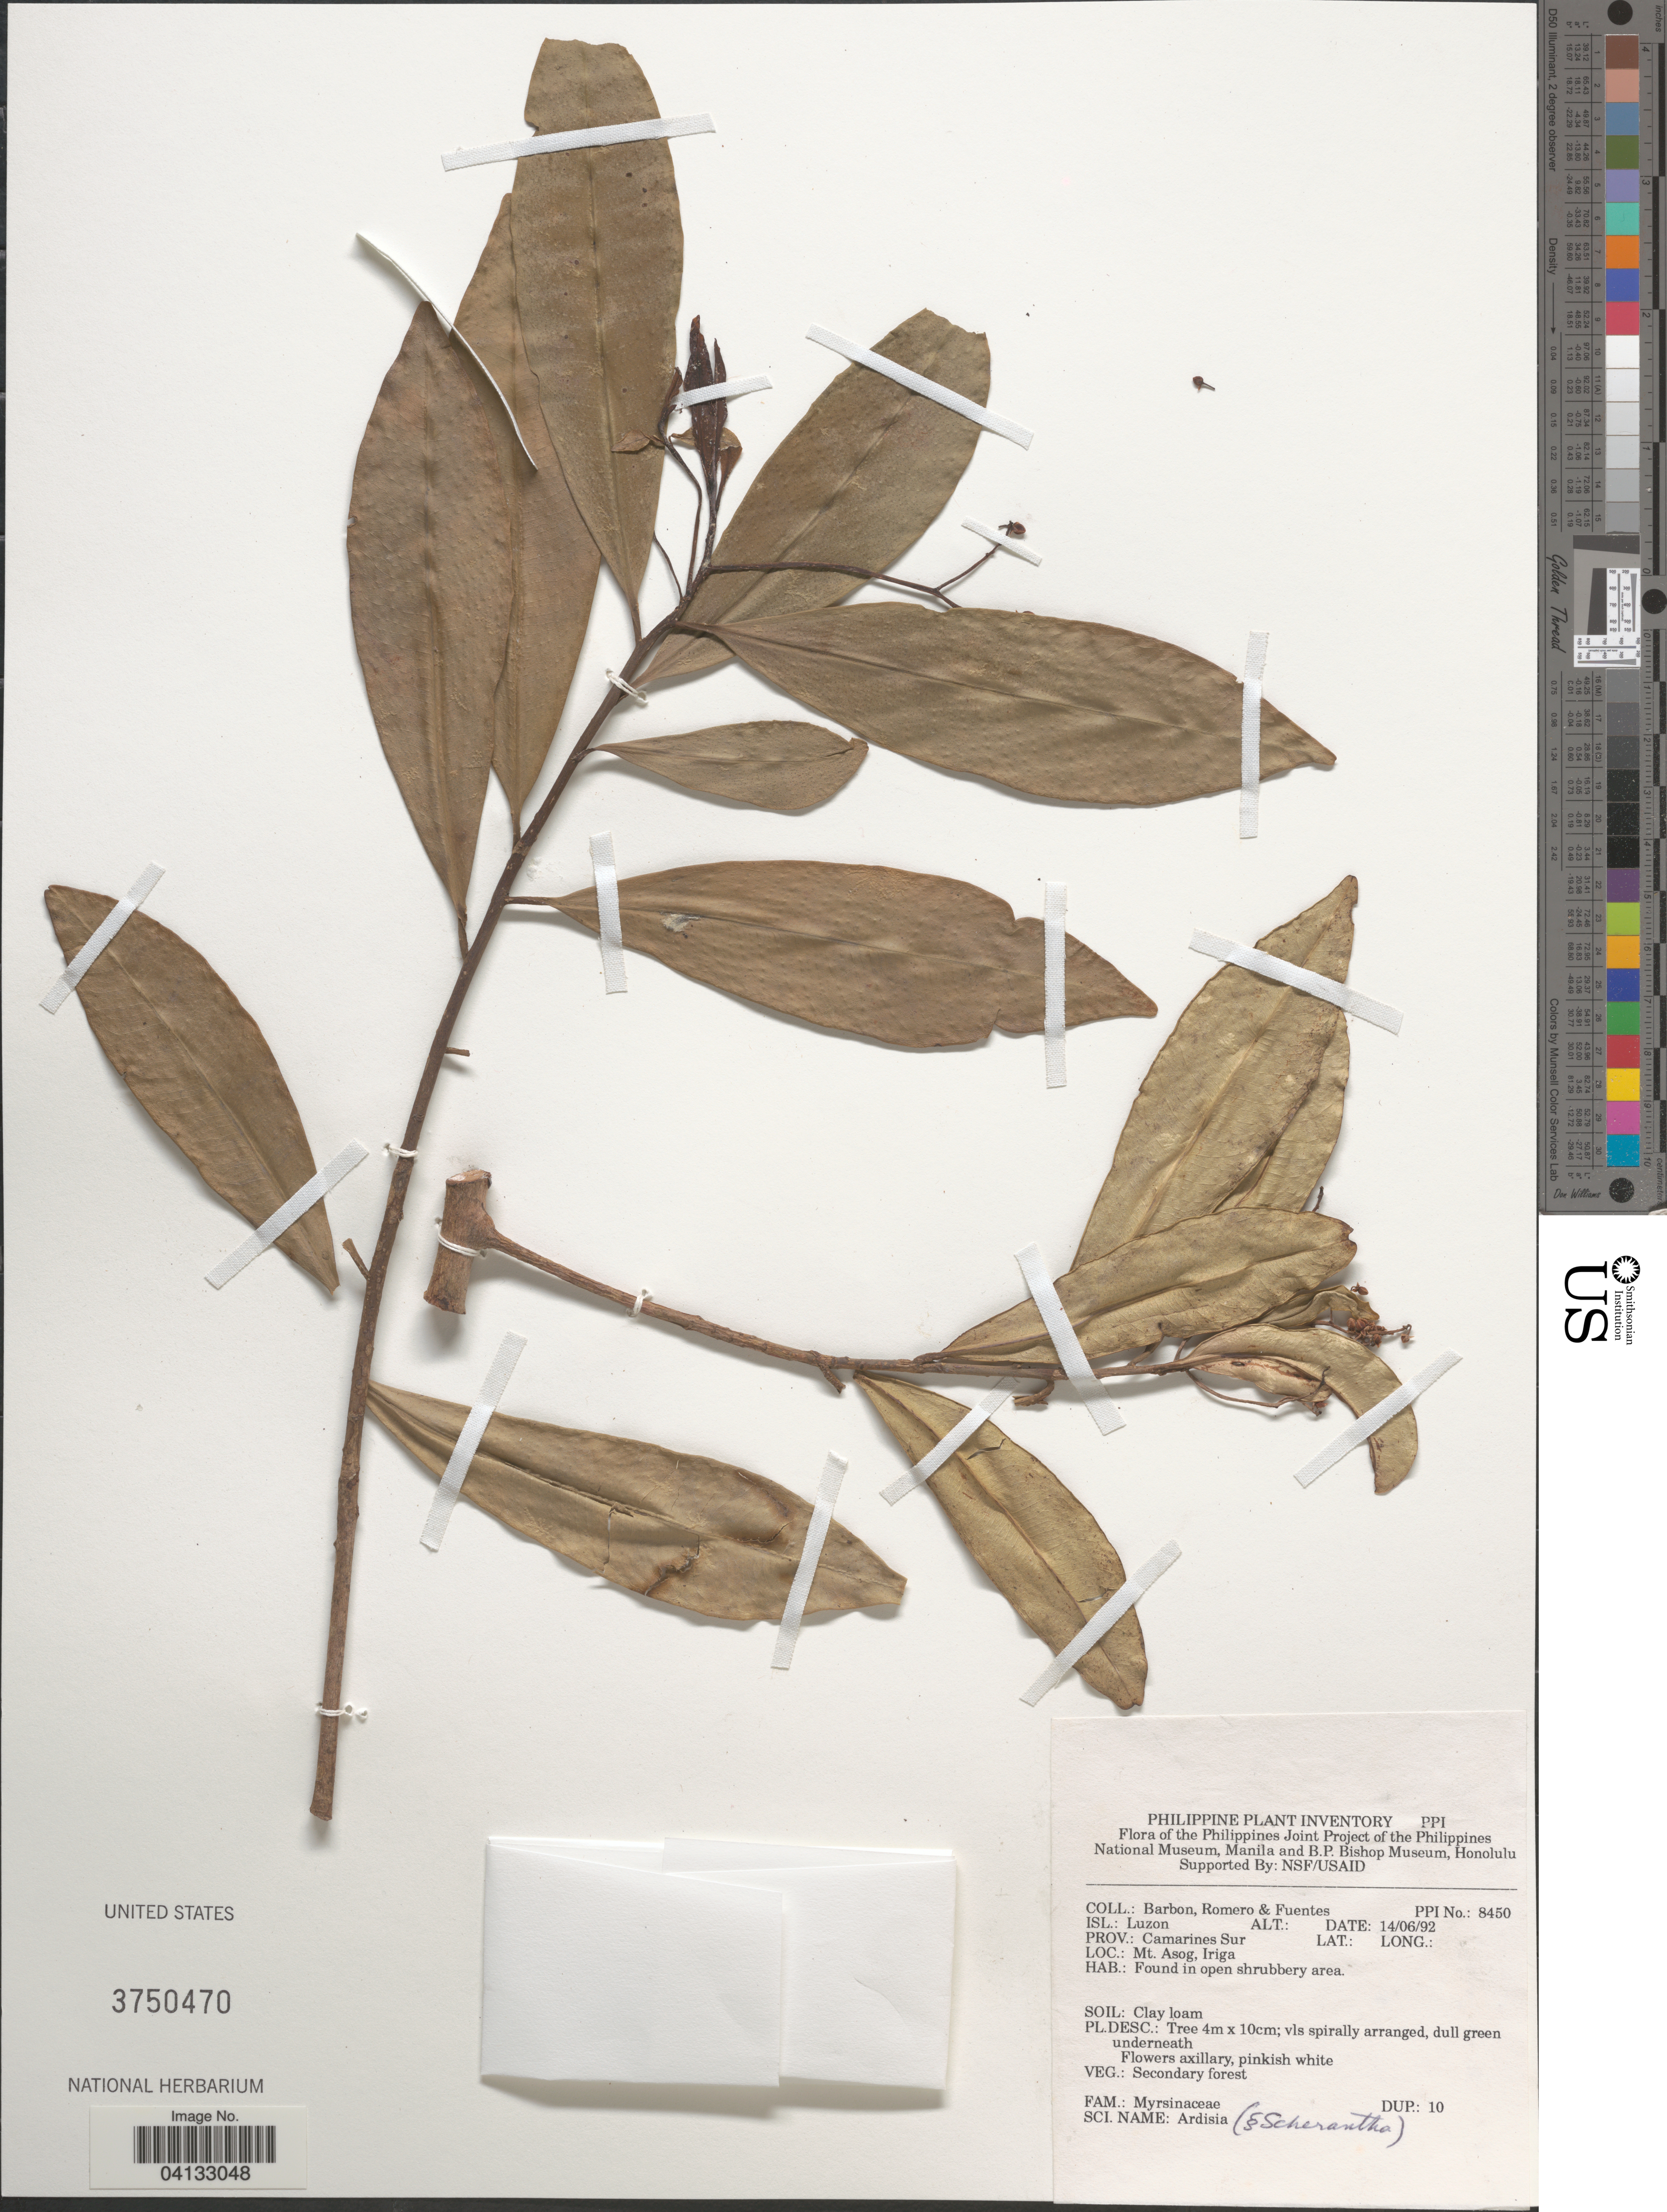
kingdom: Plantae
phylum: Tracheophyta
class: Magnoliopsida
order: Ericales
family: Primulaceae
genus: Ardisia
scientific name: Ardisia sp.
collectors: Barbon, -. Romero & -. Fuentes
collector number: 8450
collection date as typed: Transcribed d/m/y: 14/6/92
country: Philippines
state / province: Bicol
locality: Isl.: Luzon. Prov.: Camarines Sur. Mt. Asog, Iriga.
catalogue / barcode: US 3750470